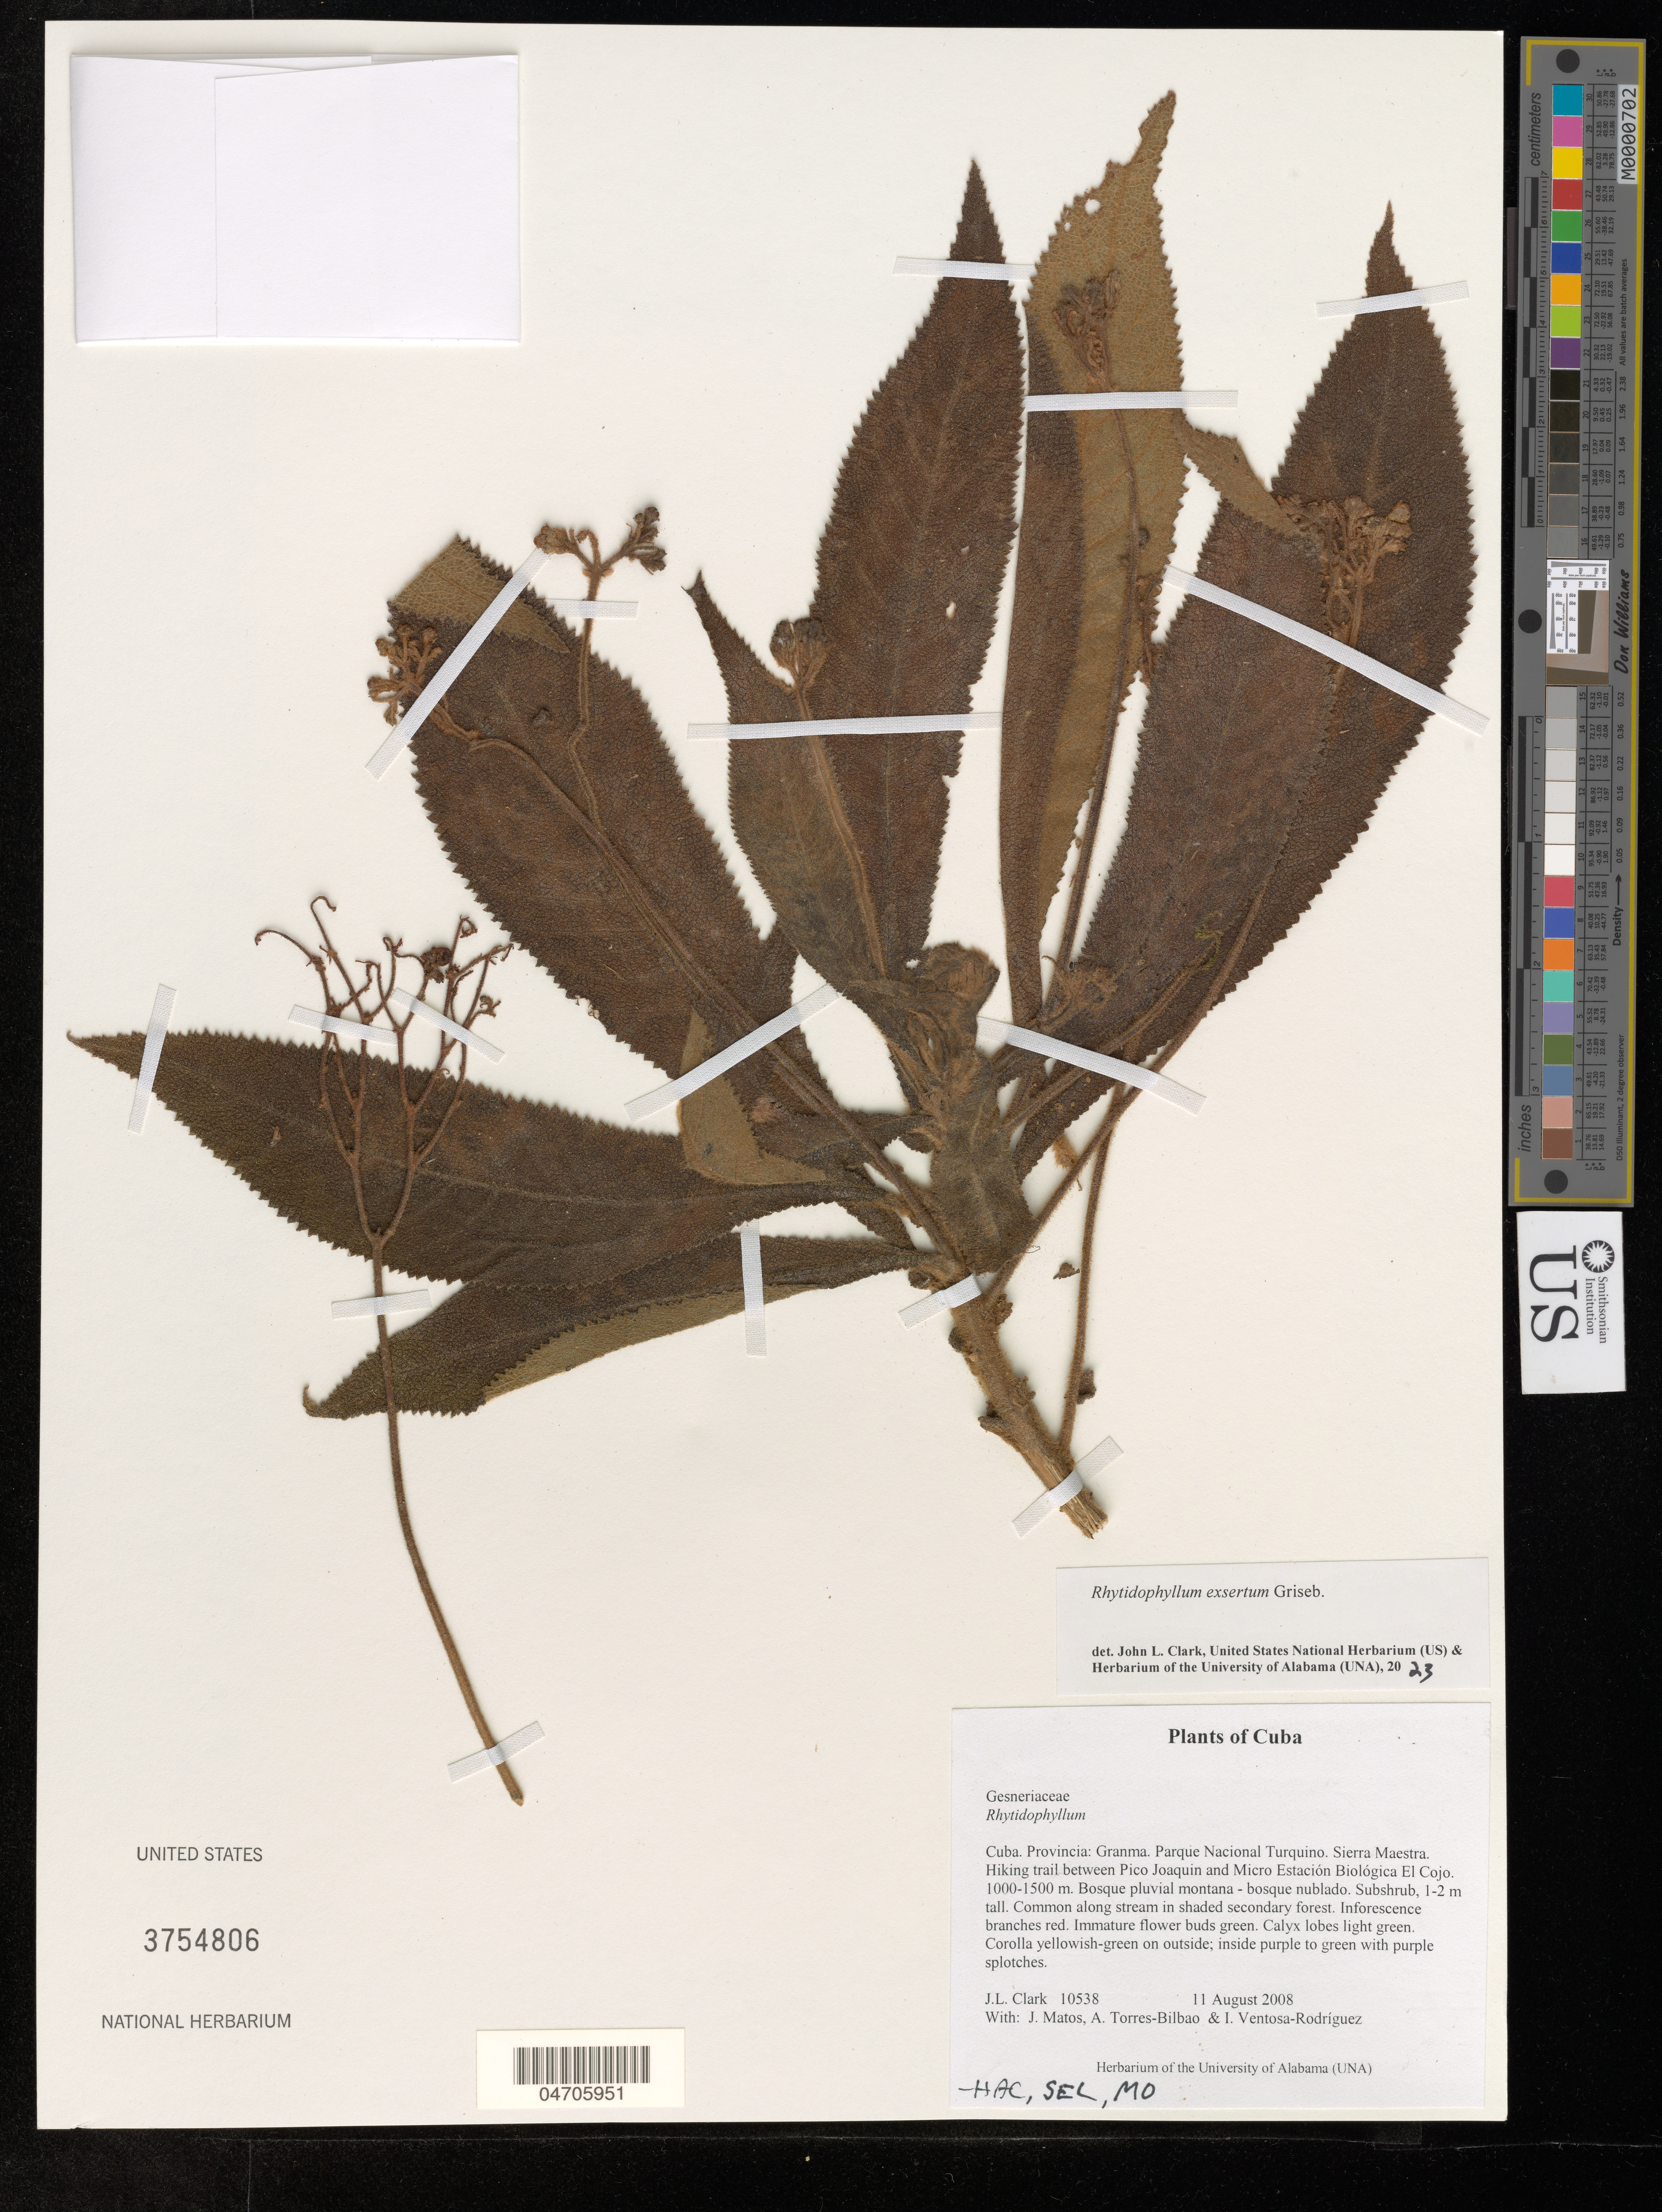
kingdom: Plantae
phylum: Tracheophyta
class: Magnoliopsida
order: Lamiales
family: Gesneriaceae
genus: Rhytidophyllum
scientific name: Rhytidophyllum exsertum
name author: Griseb.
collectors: J. L. Clark, J. Matos, A. Torres-Bilbao & I. Ventosa-Rodríquez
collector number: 10538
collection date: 2008-08-11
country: Cuba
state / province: Granma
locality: Parque Nacional Turquino. Sierra Maestra. Hiking trail between Pico Joaquin and Micro Estación Biológica El Cojo.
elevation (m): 1000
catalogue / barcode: US 3754806